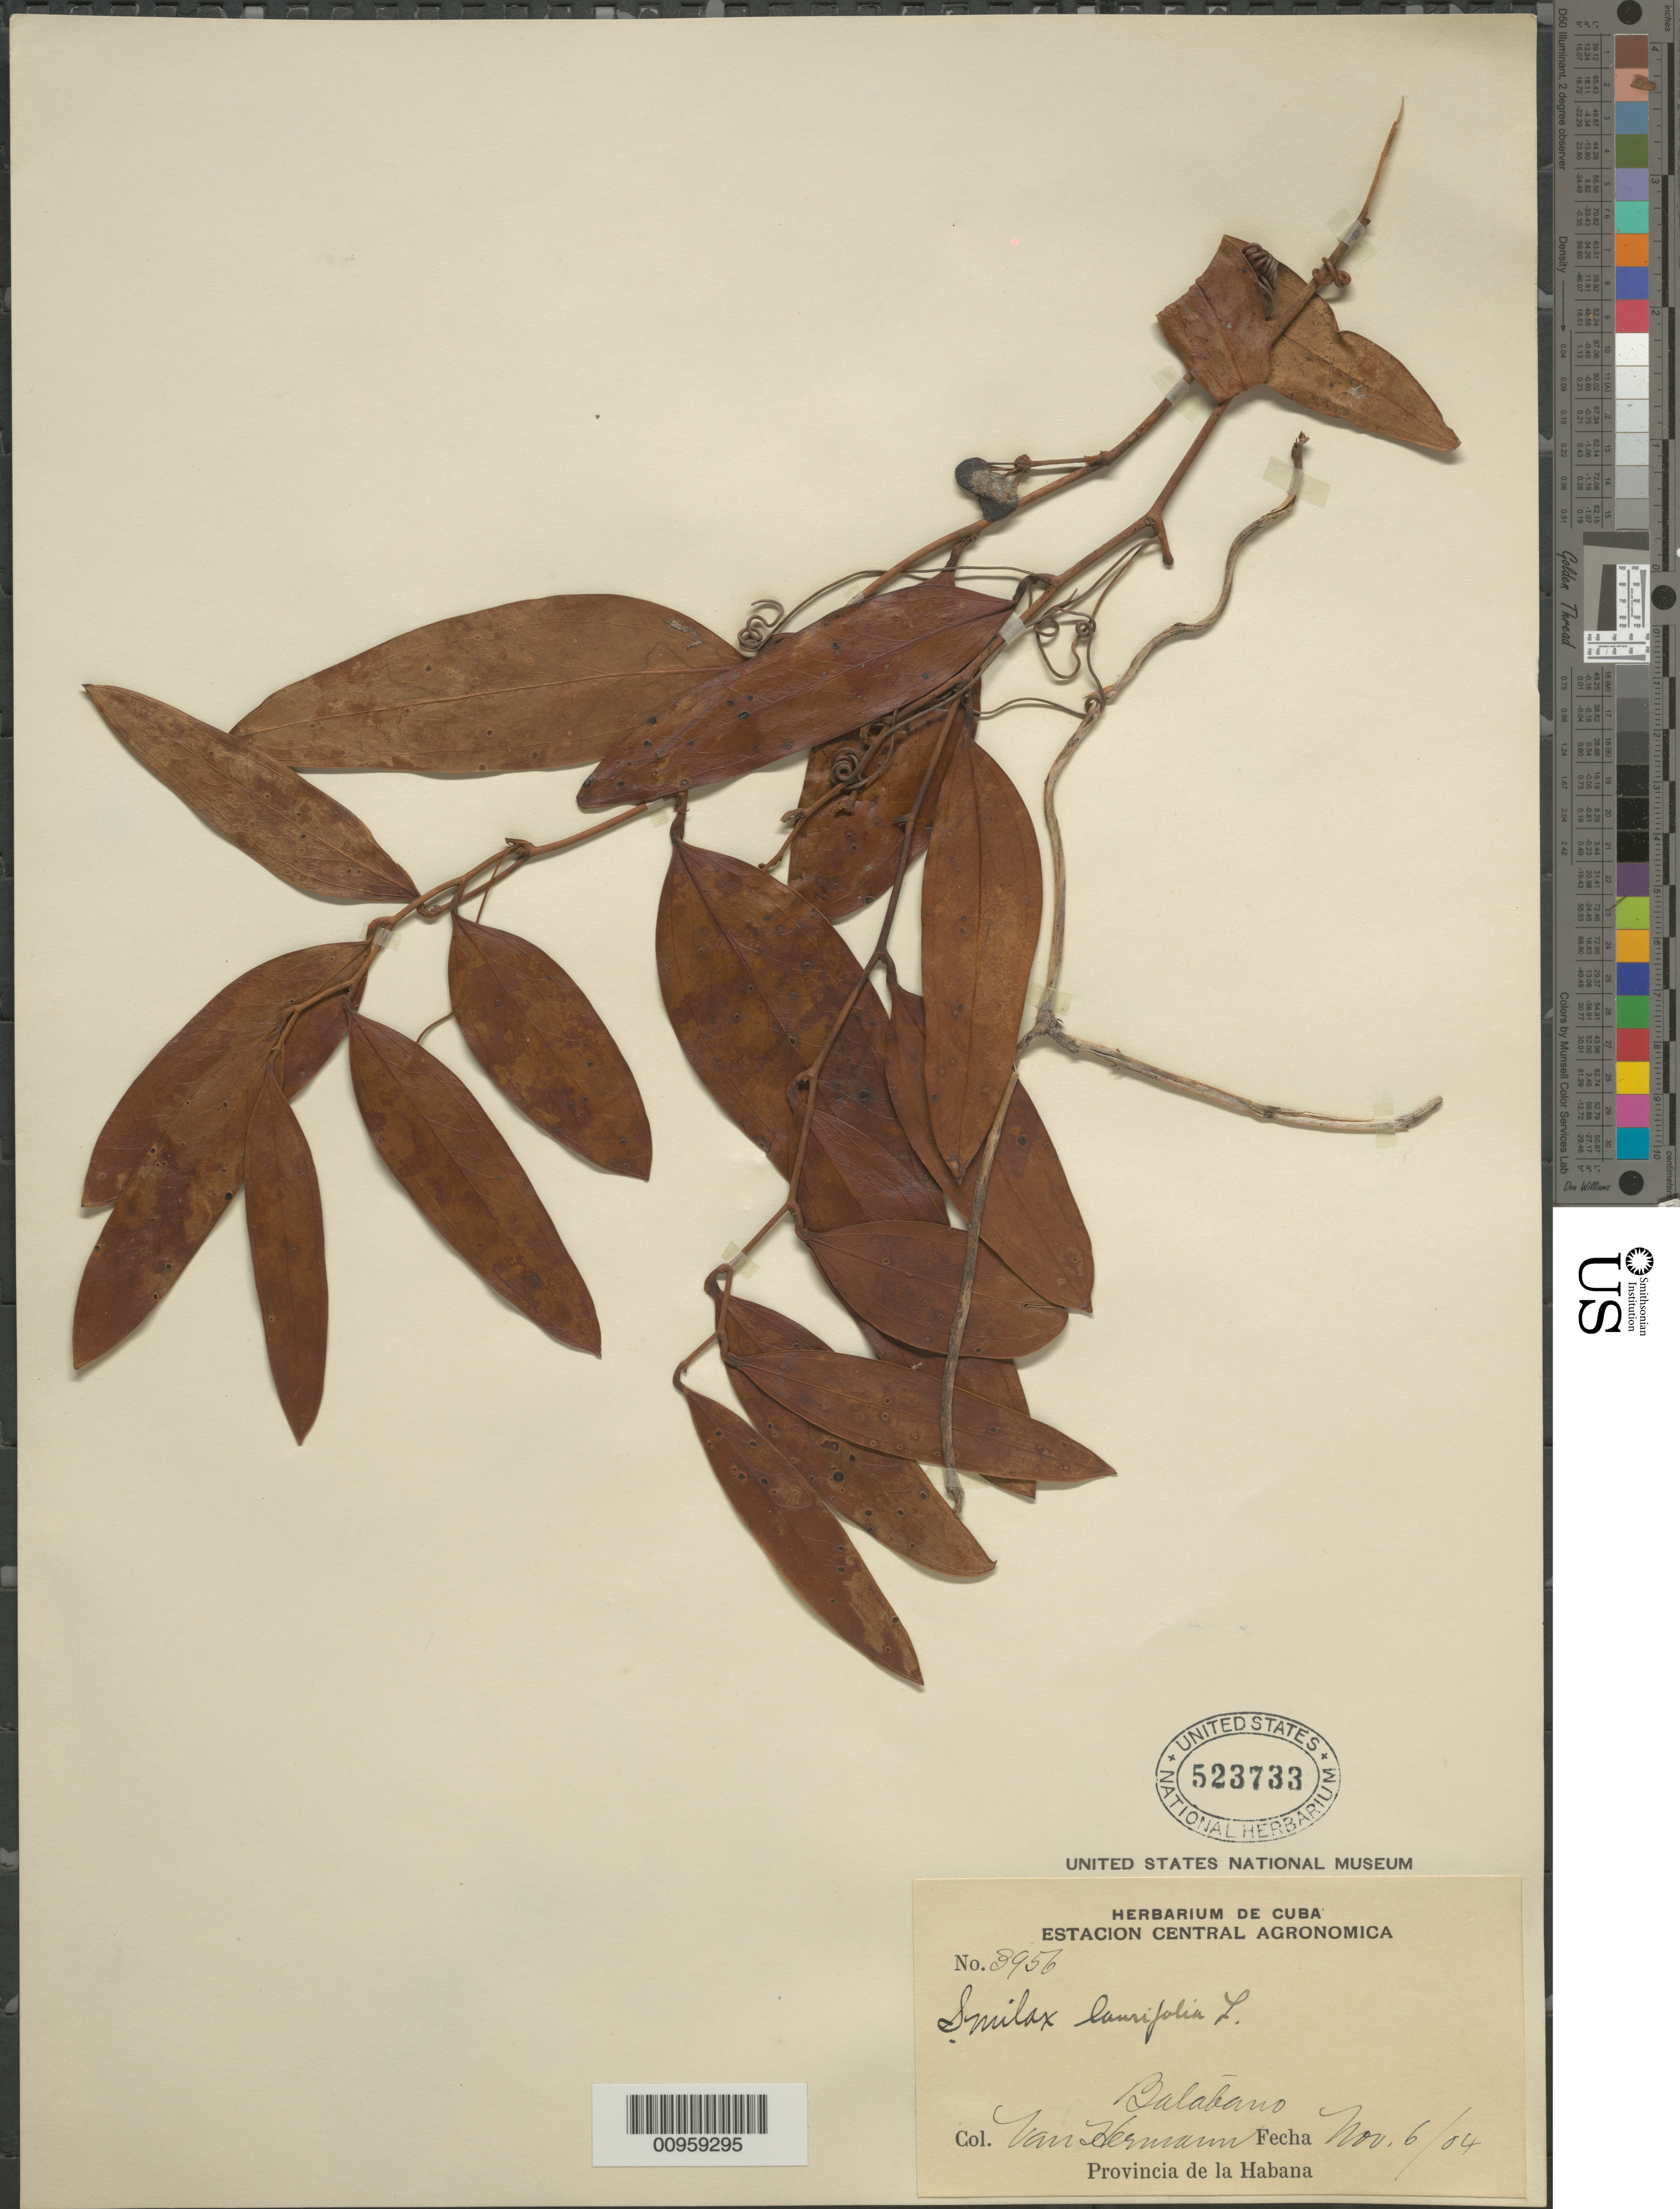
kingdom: Plantae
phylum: Tracheophyta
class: Liliopsida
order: Liliales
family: Smilacaceae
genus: Smilax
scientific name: Smilax laurifolia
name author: L.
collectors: H. A. Van Hermann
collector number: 3956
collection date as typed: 06 Nov 1904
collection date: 1904-11-06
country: Cuba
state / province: La Habana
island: Cuba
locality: Balabano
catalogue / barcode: US 52373